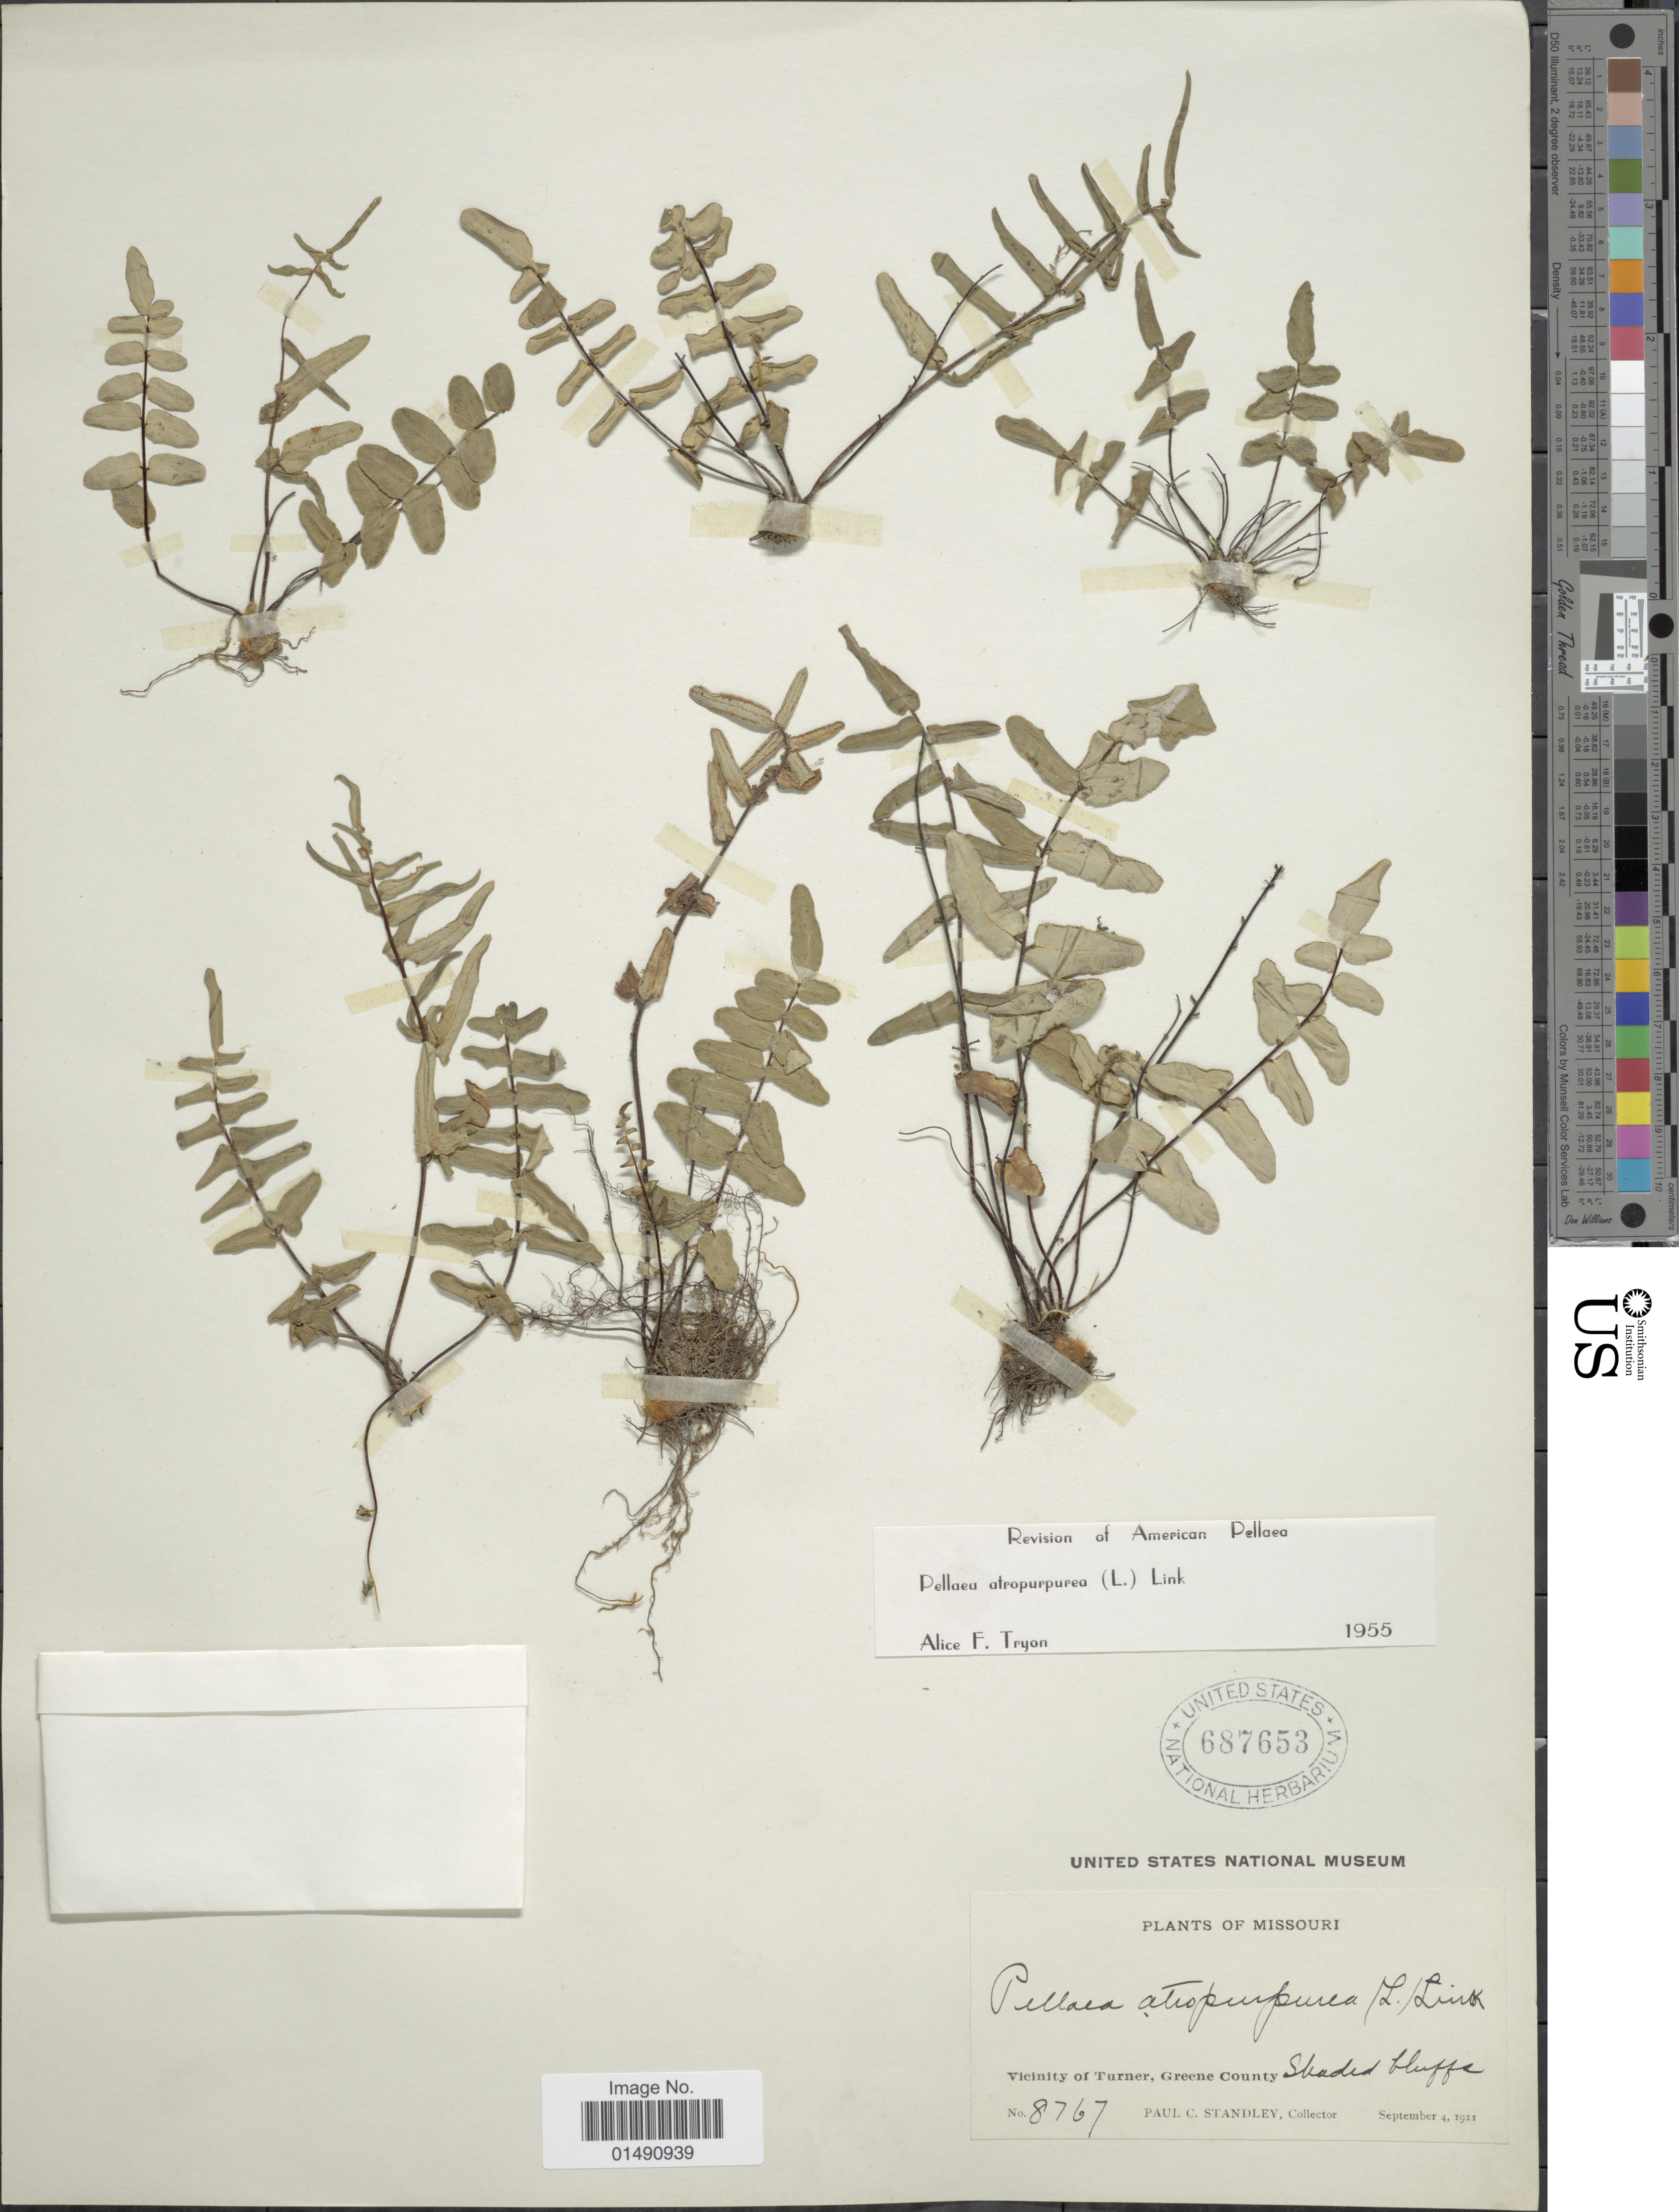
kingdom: Plantae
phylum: Tracheophyta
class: Polypodiopsida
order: Polypodiales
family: Pteridaceae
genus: Pellaea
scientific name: Pellaea atropurpurea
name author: (L.) Link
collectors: P. C. Standley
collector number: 8767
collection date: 1911-09-04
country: United States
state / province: Missouri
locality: Vicinity of Turner, Greene County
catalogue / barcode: US 687653